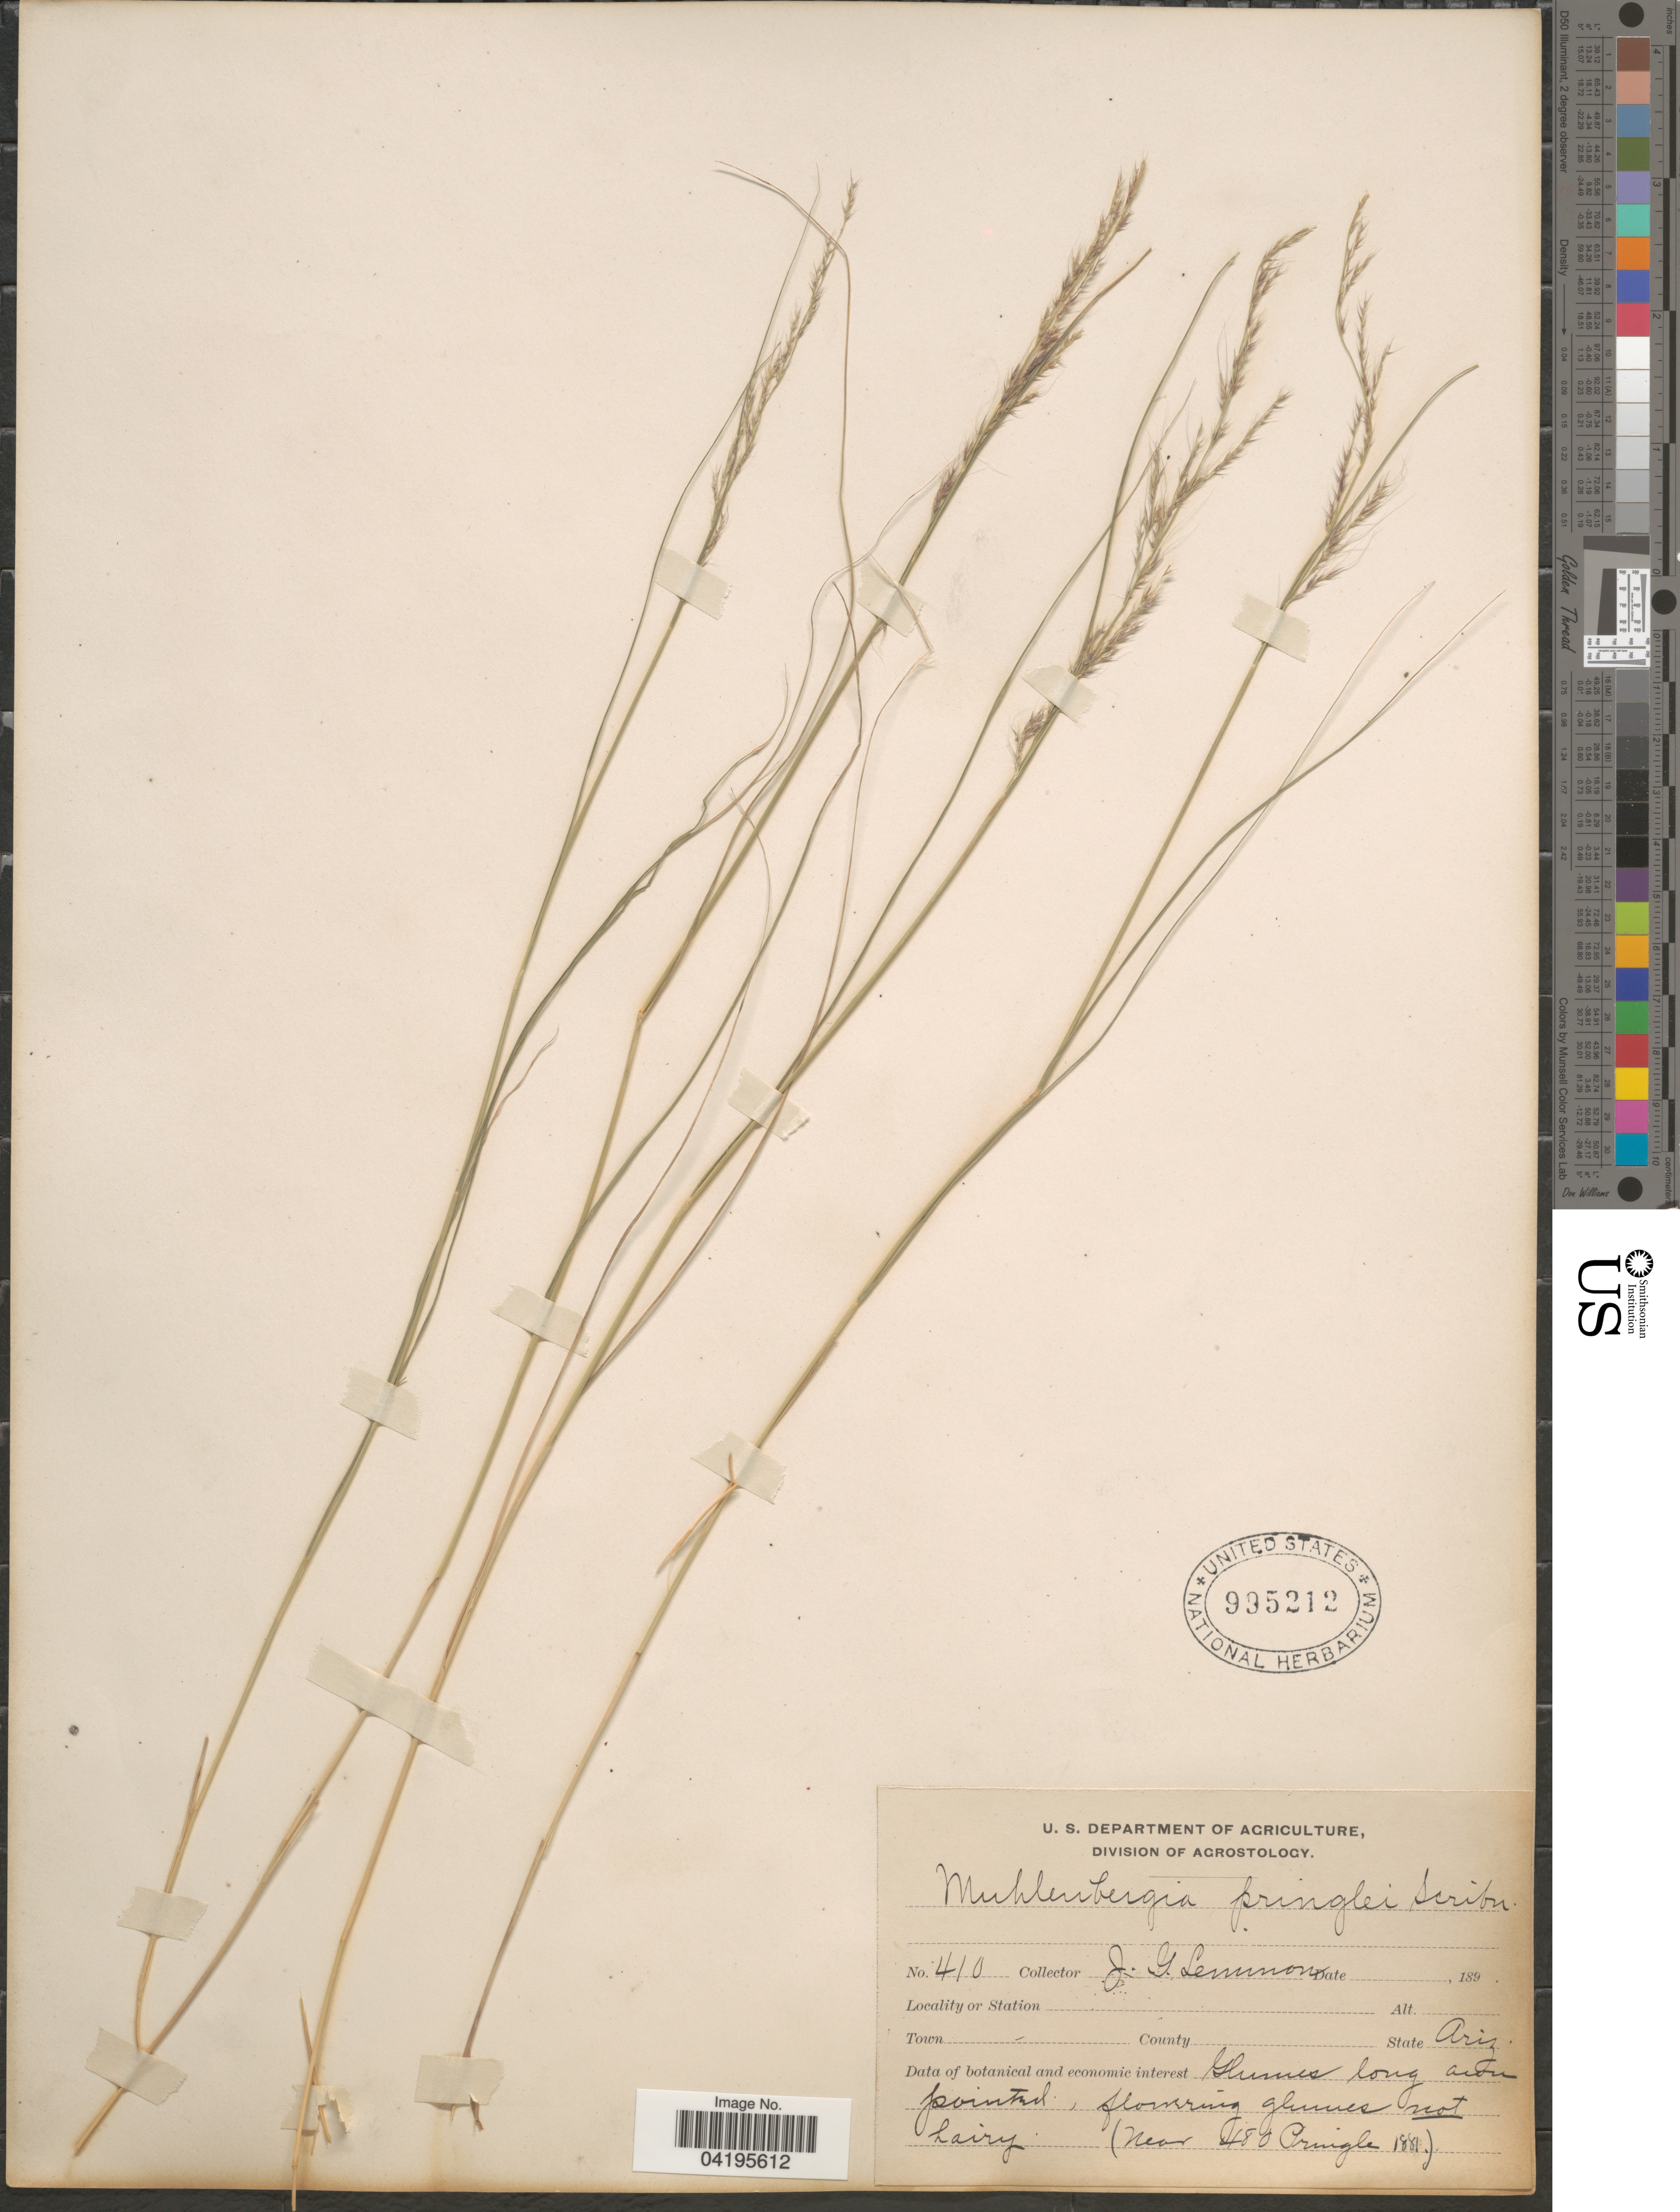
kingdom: Plantae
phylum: Tracheophyta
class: Liliopsida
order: Poales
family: Poaceae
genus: Muhlenbergia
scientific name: Muhlenbergia pauciflora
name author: Buckley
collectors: J. Lemmon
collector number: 410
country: United States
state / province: Arizona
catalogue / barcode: US 995212